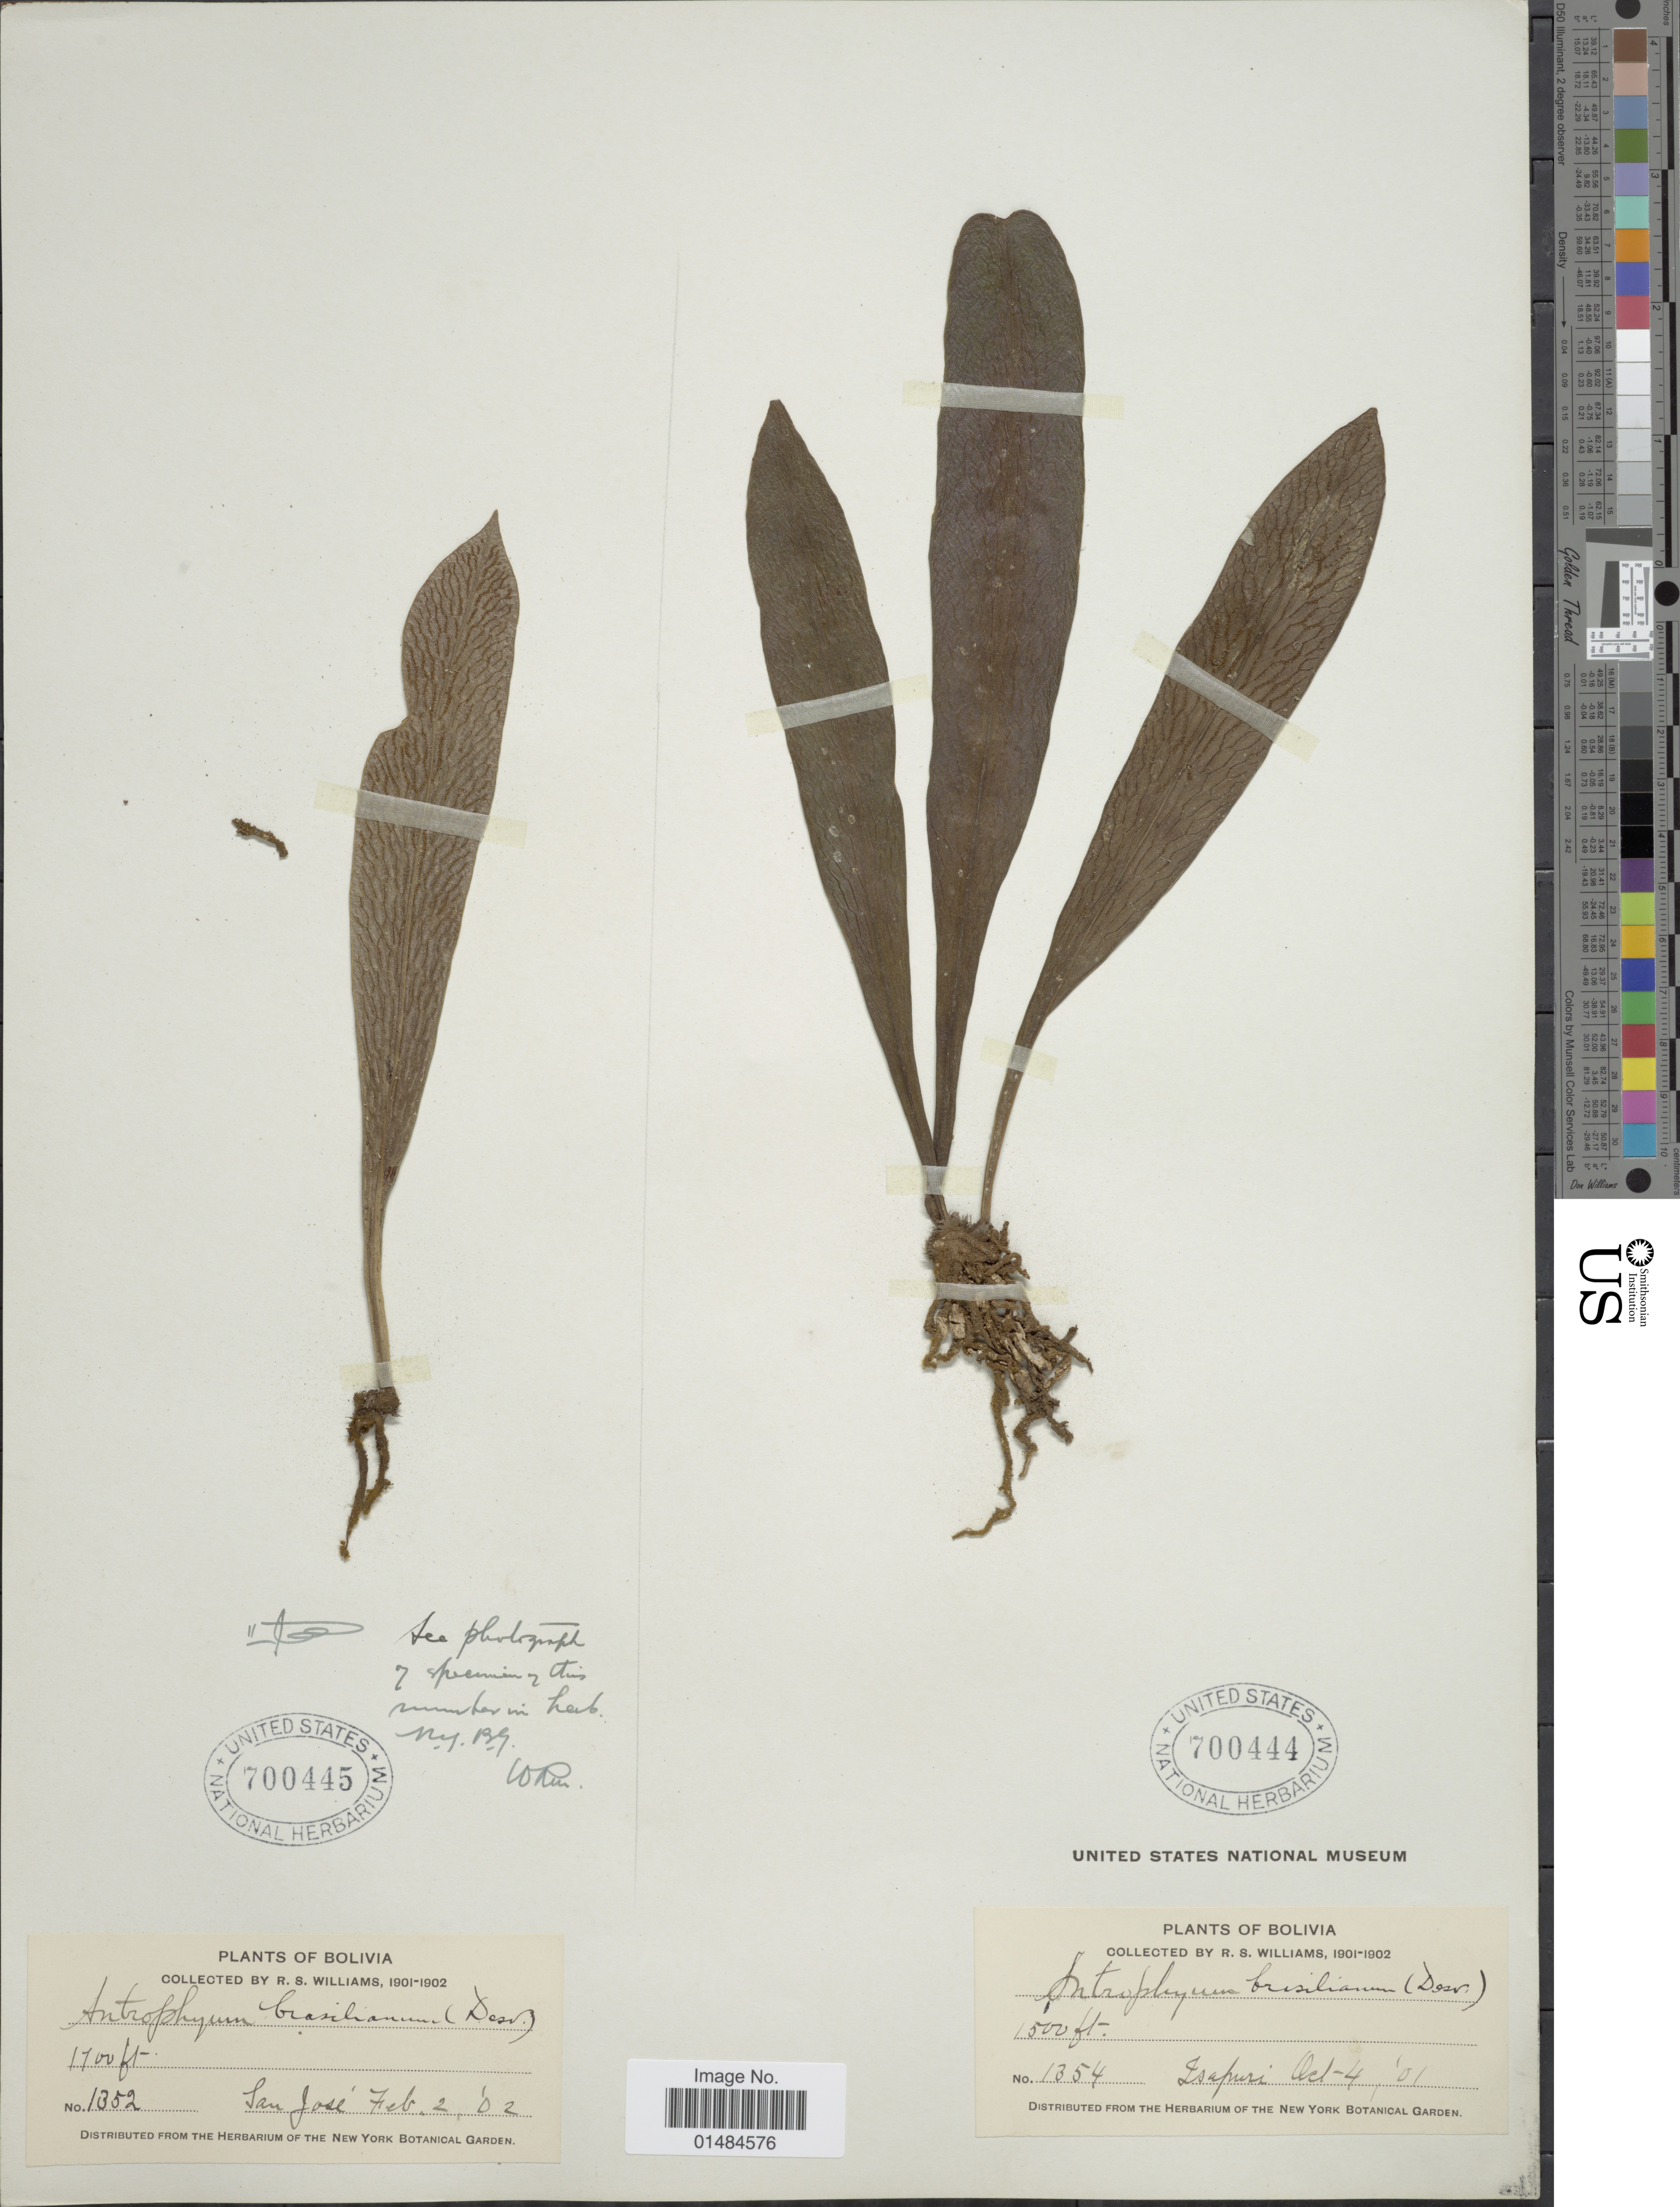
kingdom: Plantae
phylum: Tracheophyta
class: Polypodiopsida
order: Polypodiales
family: Pteridaceae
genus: Polytaenium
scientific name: Polytaenium cajenense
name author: (Desv.) Benedict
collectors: R. S. Williams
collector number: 1352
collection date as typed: Oct. 4, '01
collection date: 1901-10-04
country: Bolivia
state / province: La Páz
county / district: Larecaja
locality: Isupuri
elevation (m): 457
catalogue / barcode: US 700445